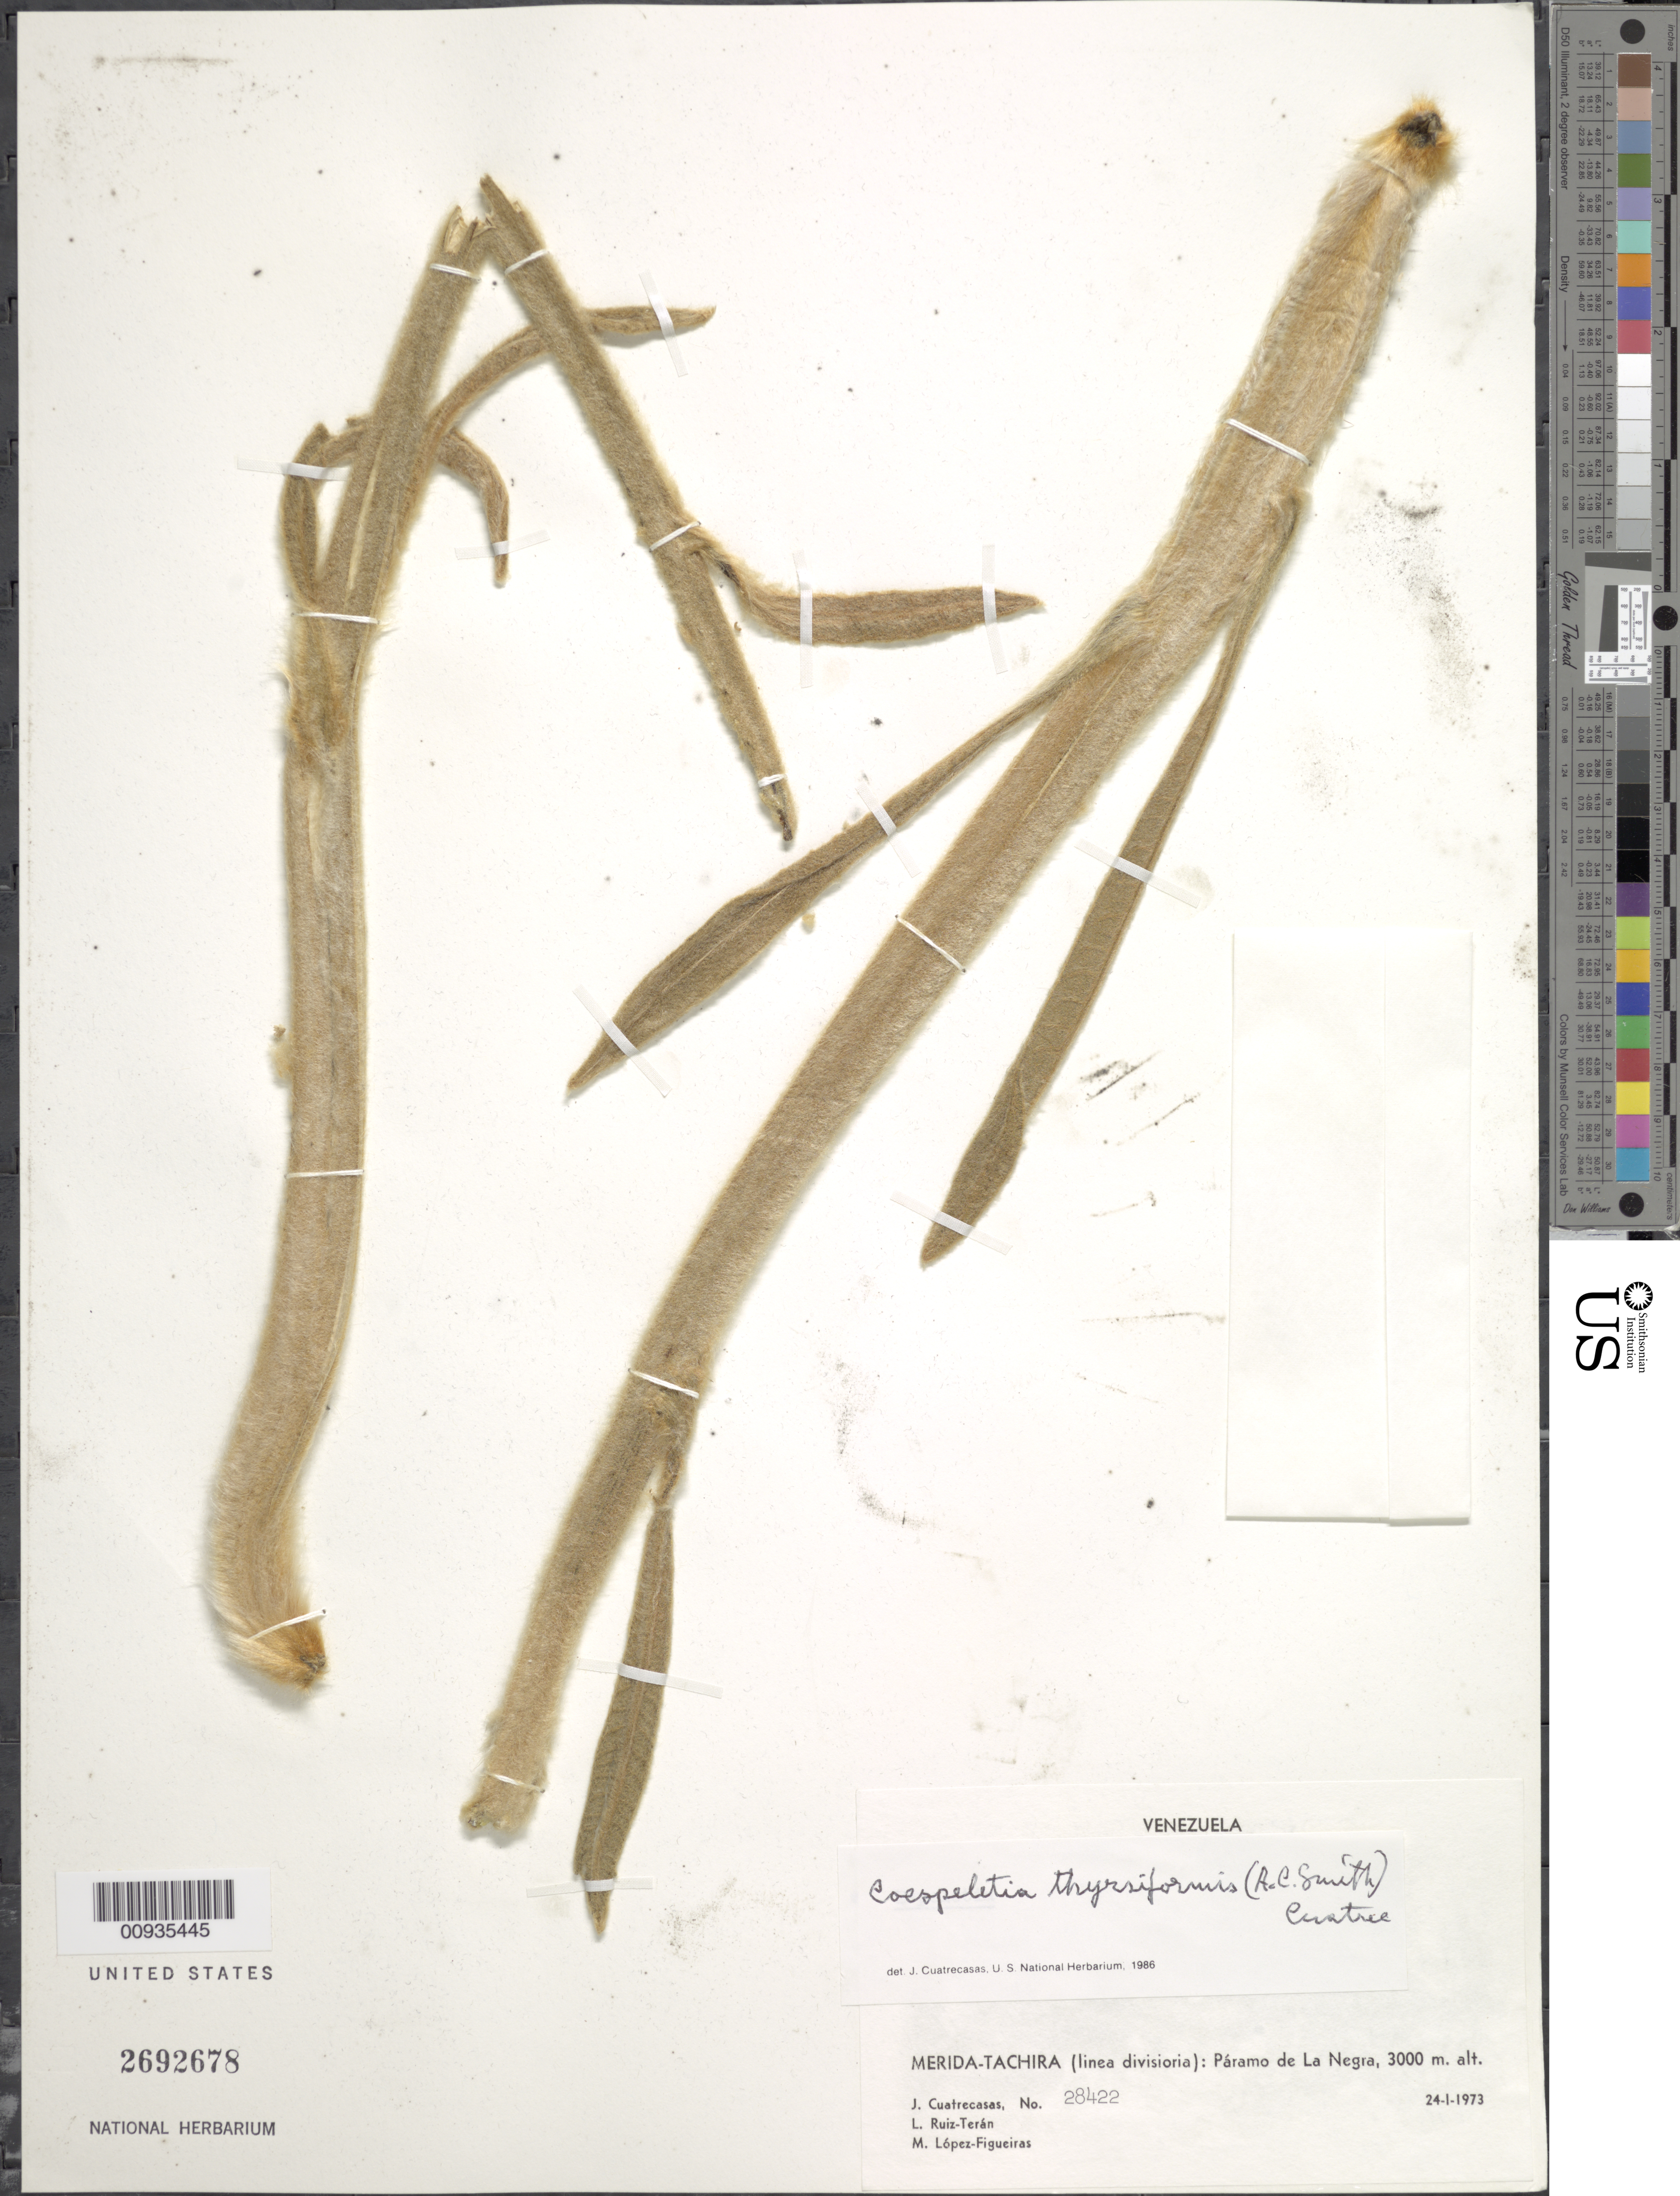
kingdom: Plantae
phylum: Tracheophyta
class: Magnoliopsida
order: Asterales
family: Asteraceae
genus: Coespeletia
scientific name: Coespeletia thyrsiformis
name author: (A.C. Sm.) Cuatrec.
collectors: J. Cuatrecasas, L. E. Ruíz-Terán & M. López Figueiras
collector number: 28422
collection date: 1973-01-24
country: Venezuela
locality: Merida-Tachira (linea divisioria): Paramo de La Negra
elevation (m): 3000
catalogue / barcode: US 2692678